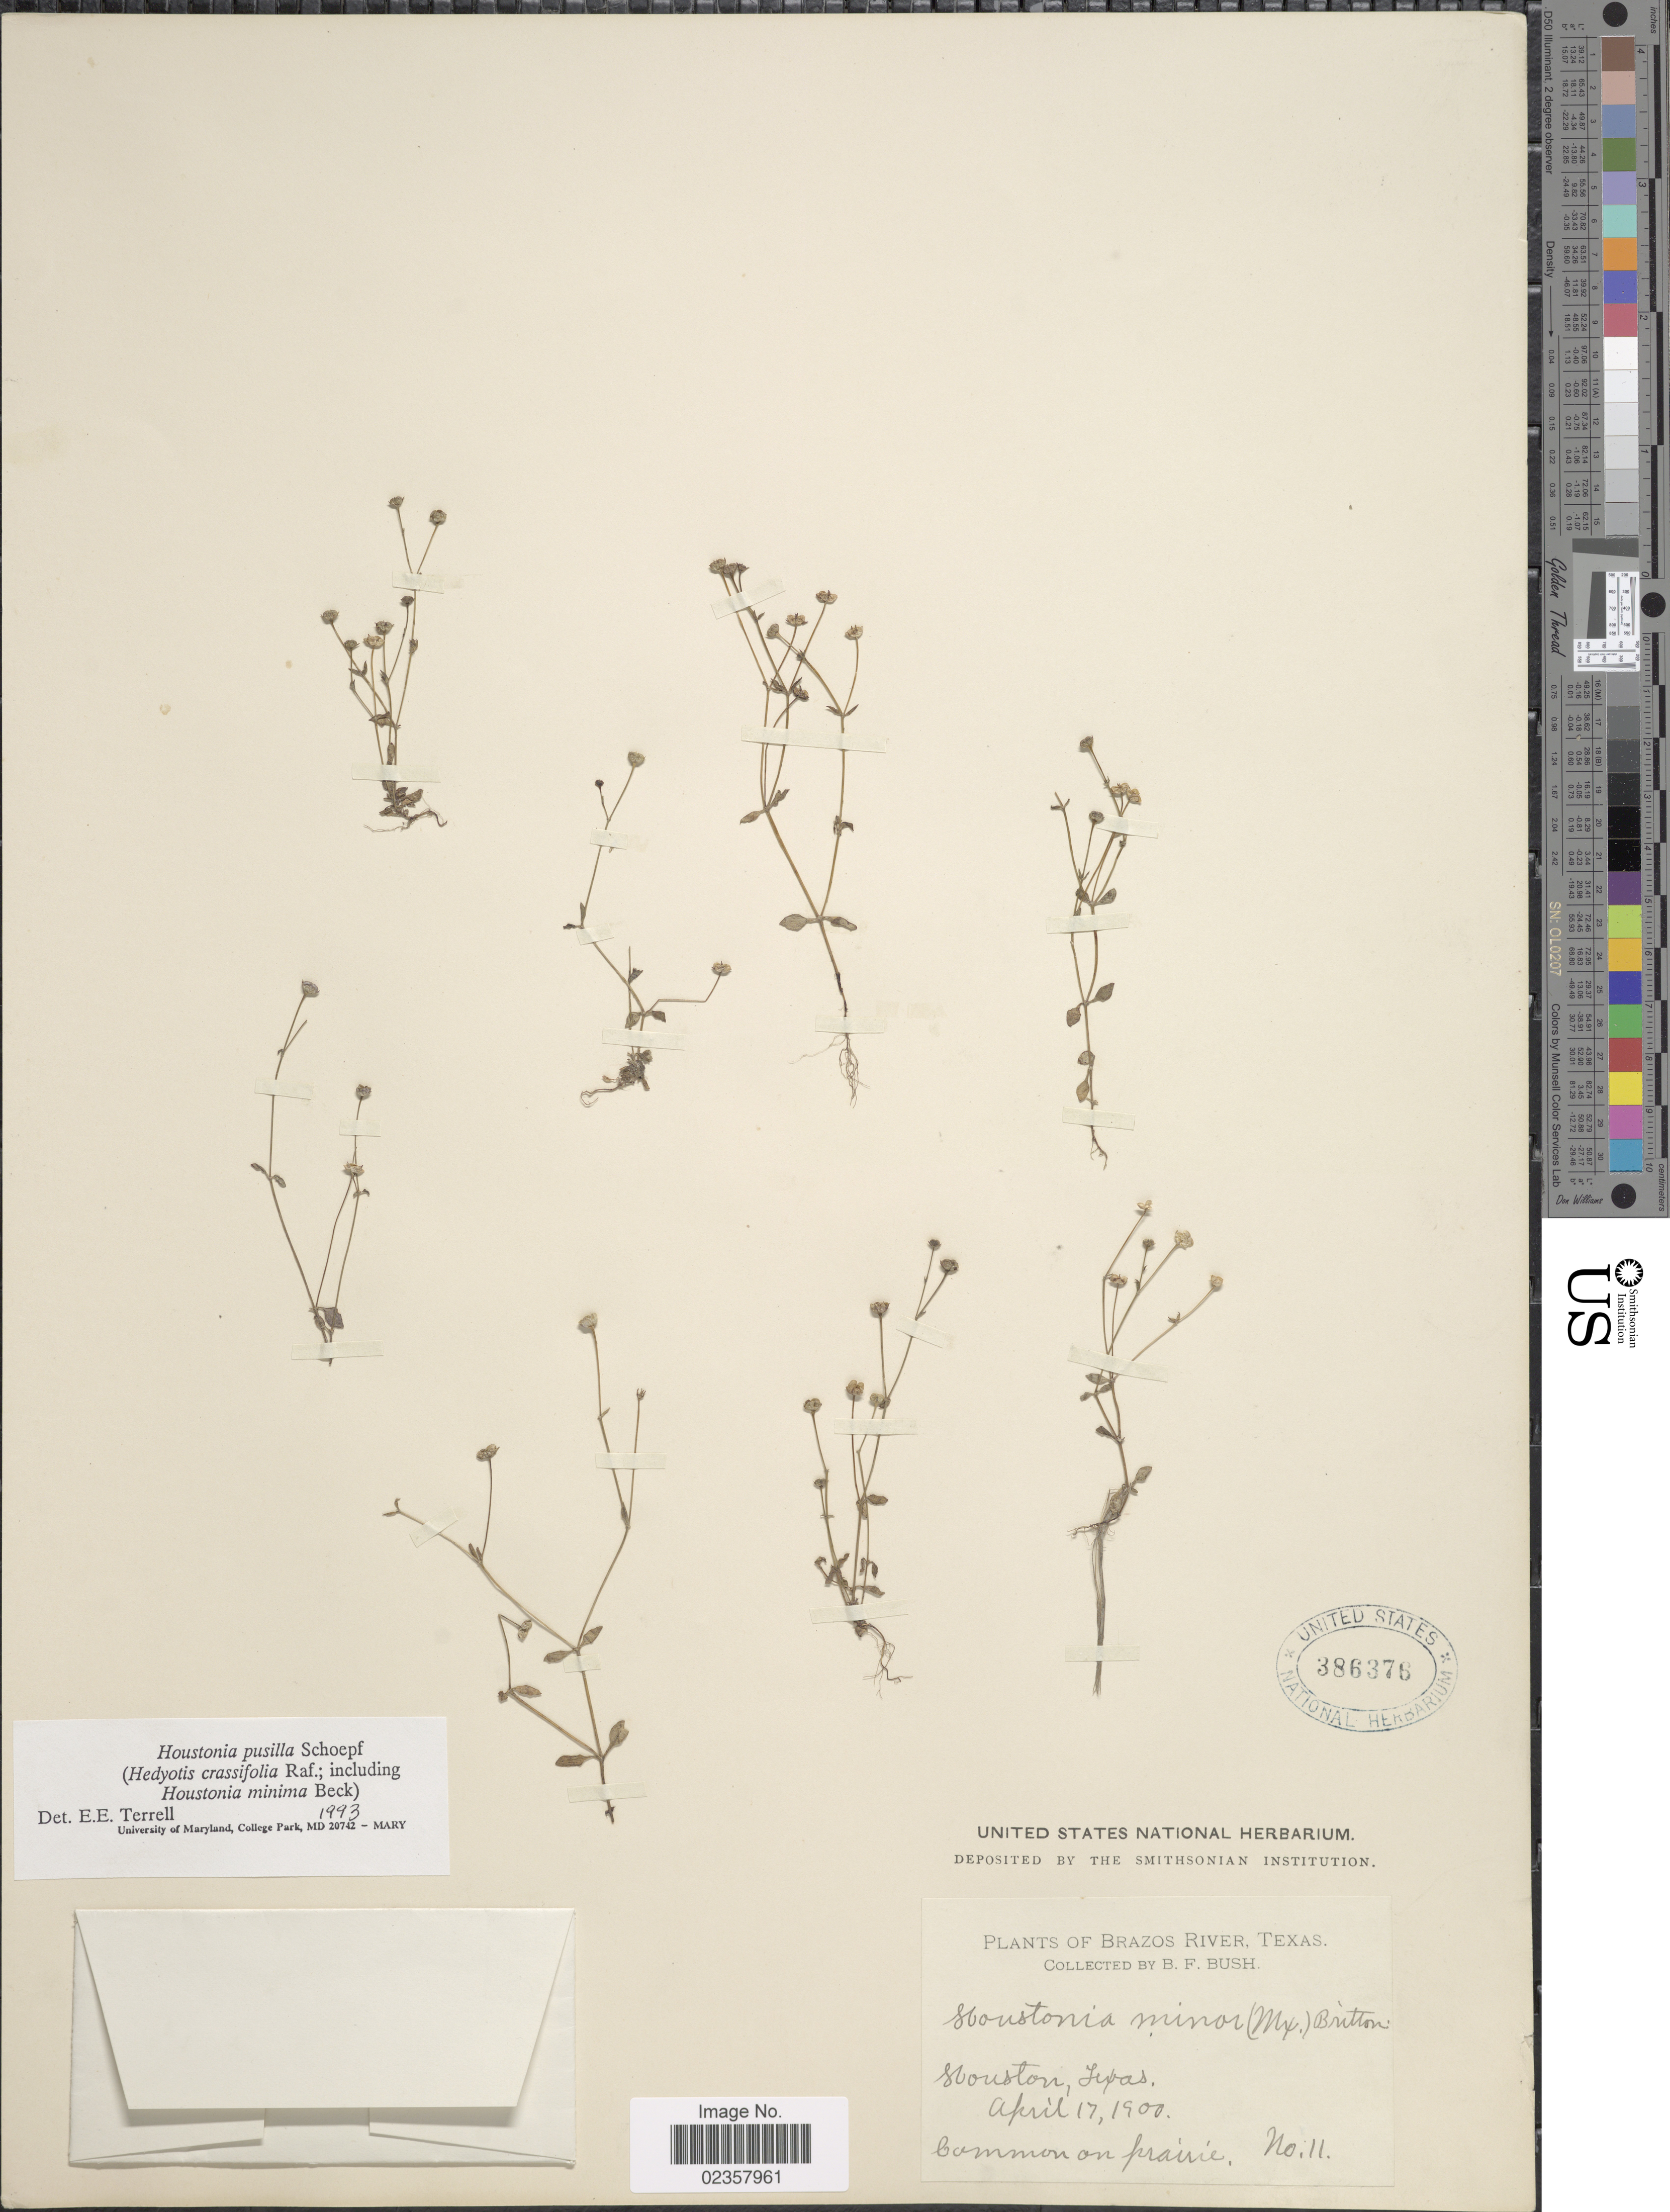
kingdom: Plantae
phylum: Tracheophyta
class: Magnoliopsida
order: Gentianales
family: Rubiaceae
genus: Houstonia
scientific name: Houstonia pusilla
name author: Schoepf.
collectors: B. F. Bush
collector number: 11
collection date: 1900-04-17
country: United States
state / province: Texas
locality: Houston, Texas. Brazos River, Texas.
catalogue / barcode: US 386376